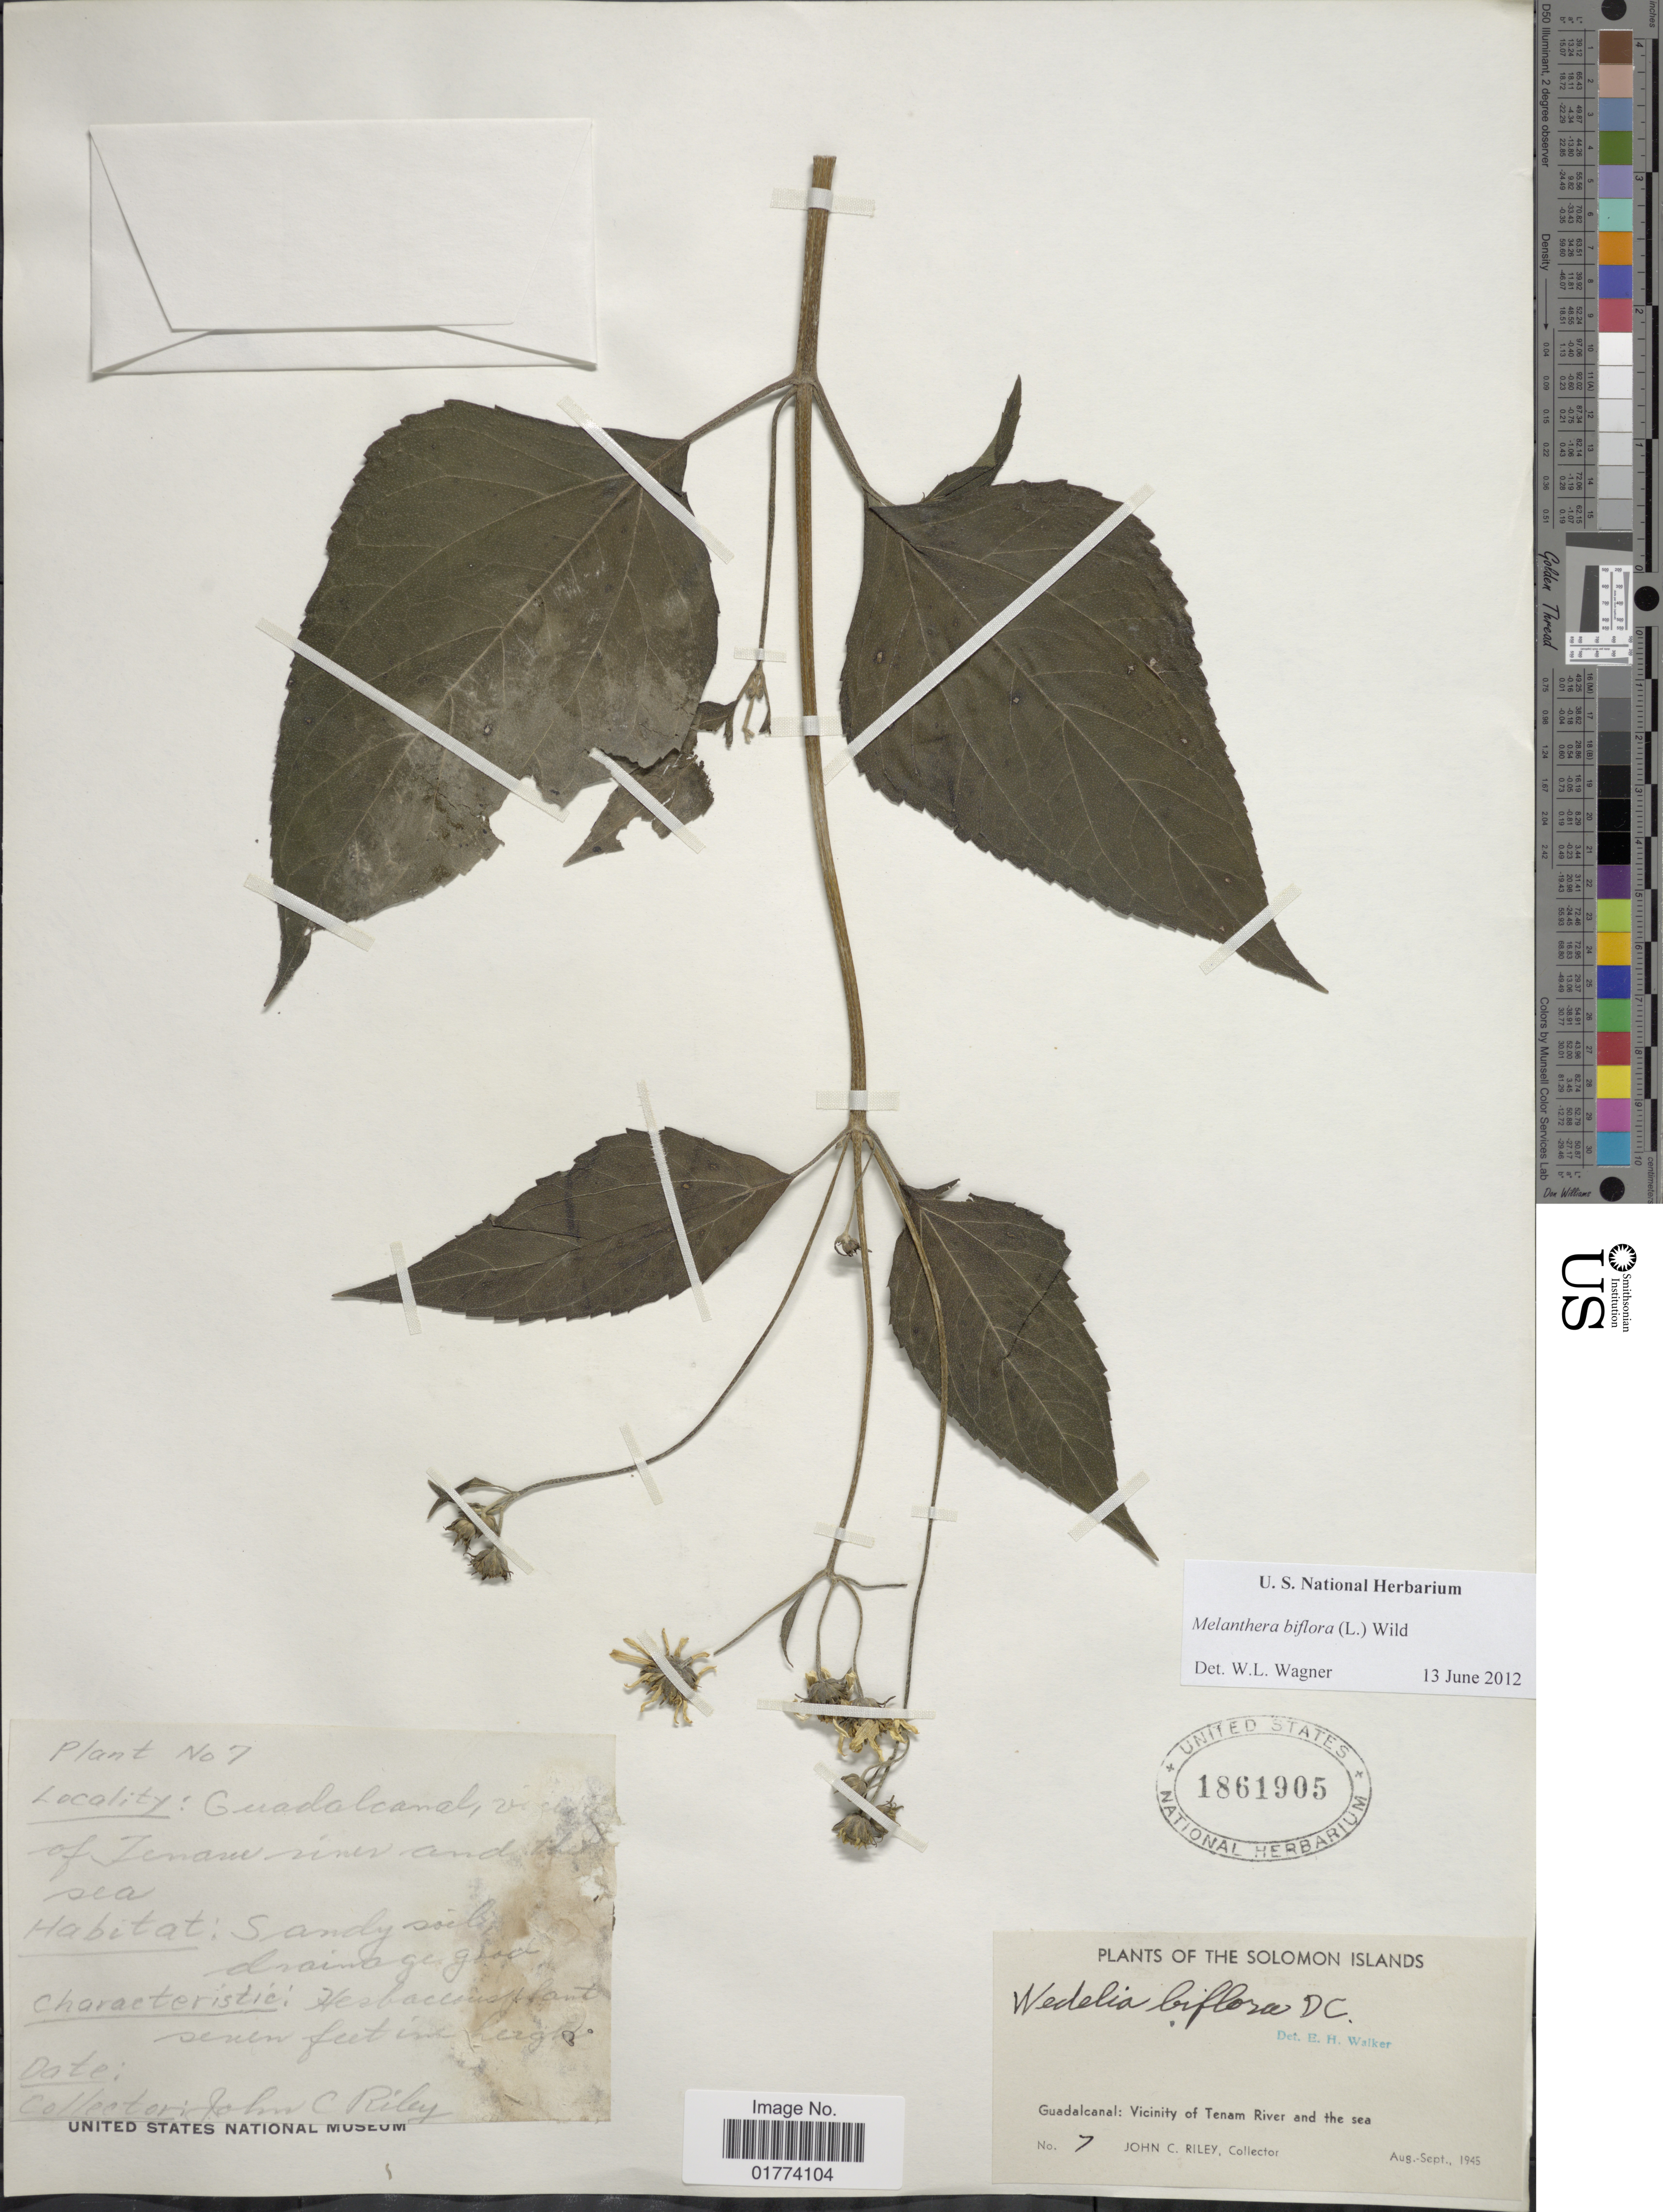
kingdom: Plantae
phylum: Tracheophyta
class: Magnoliopsida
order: Asterales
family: Asteraceae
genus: Wollastonia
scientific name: Wollastonia biflora var. biflora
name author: (L.) DC.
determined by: Wagner, W. L., (BOT), Smithsonian Institution - National Museum of Natural History (UNITED STATES)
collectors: J. Riley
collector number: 7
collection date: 1945-08/1945-09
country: Solomon Islands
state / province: Solomon Islands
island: Guadalcanal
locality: Guadalcanal: vicinity of Tenam River and the sea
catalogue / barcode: US 1861905